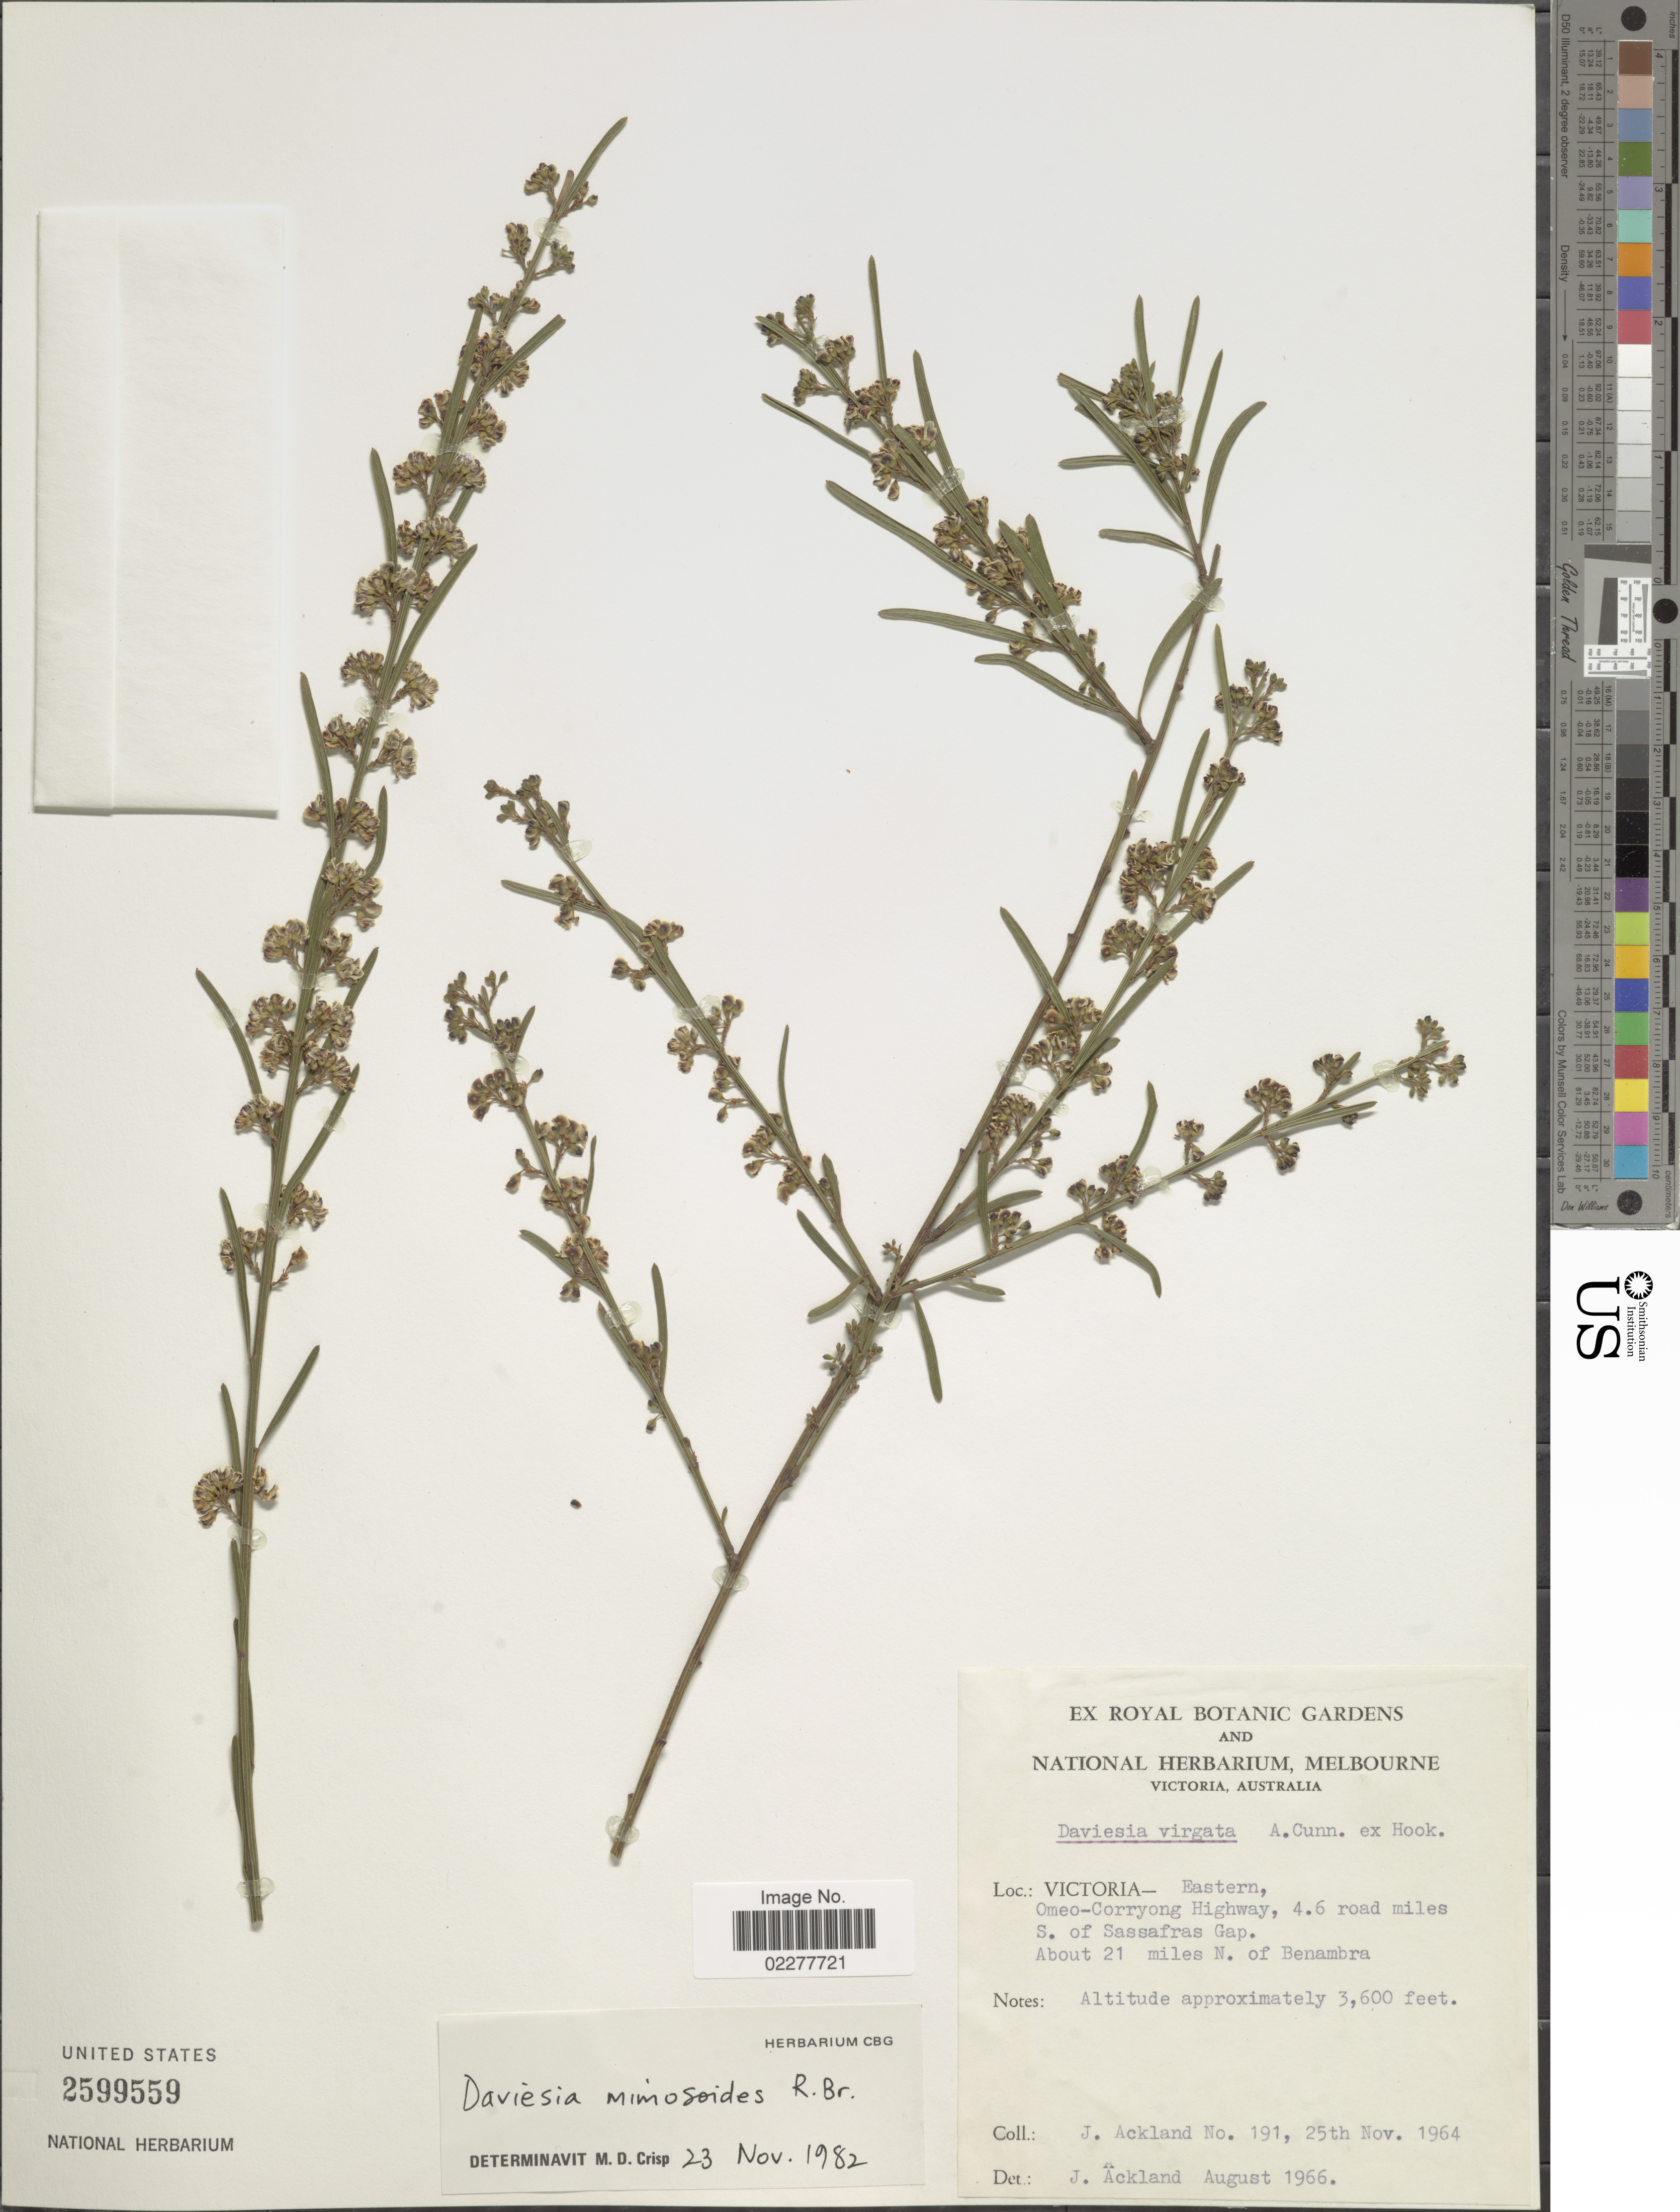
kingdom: Plantae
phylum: Tracheophyta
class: Magnoliopsida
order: Fabales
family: Fabaceae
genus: Daviesia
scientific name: Daviesia mimosoides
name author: R. Br.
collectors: J. J. Ackland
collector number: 191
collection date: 1964-11-25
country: Australia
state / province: Victoria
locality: Victoria - Eastern, Omeo-Corryong Highway, 4.6 road miles S. of Sassafras Gap. About 21 miles N. of Benambra.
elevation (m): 1097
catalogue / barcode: US 2599559